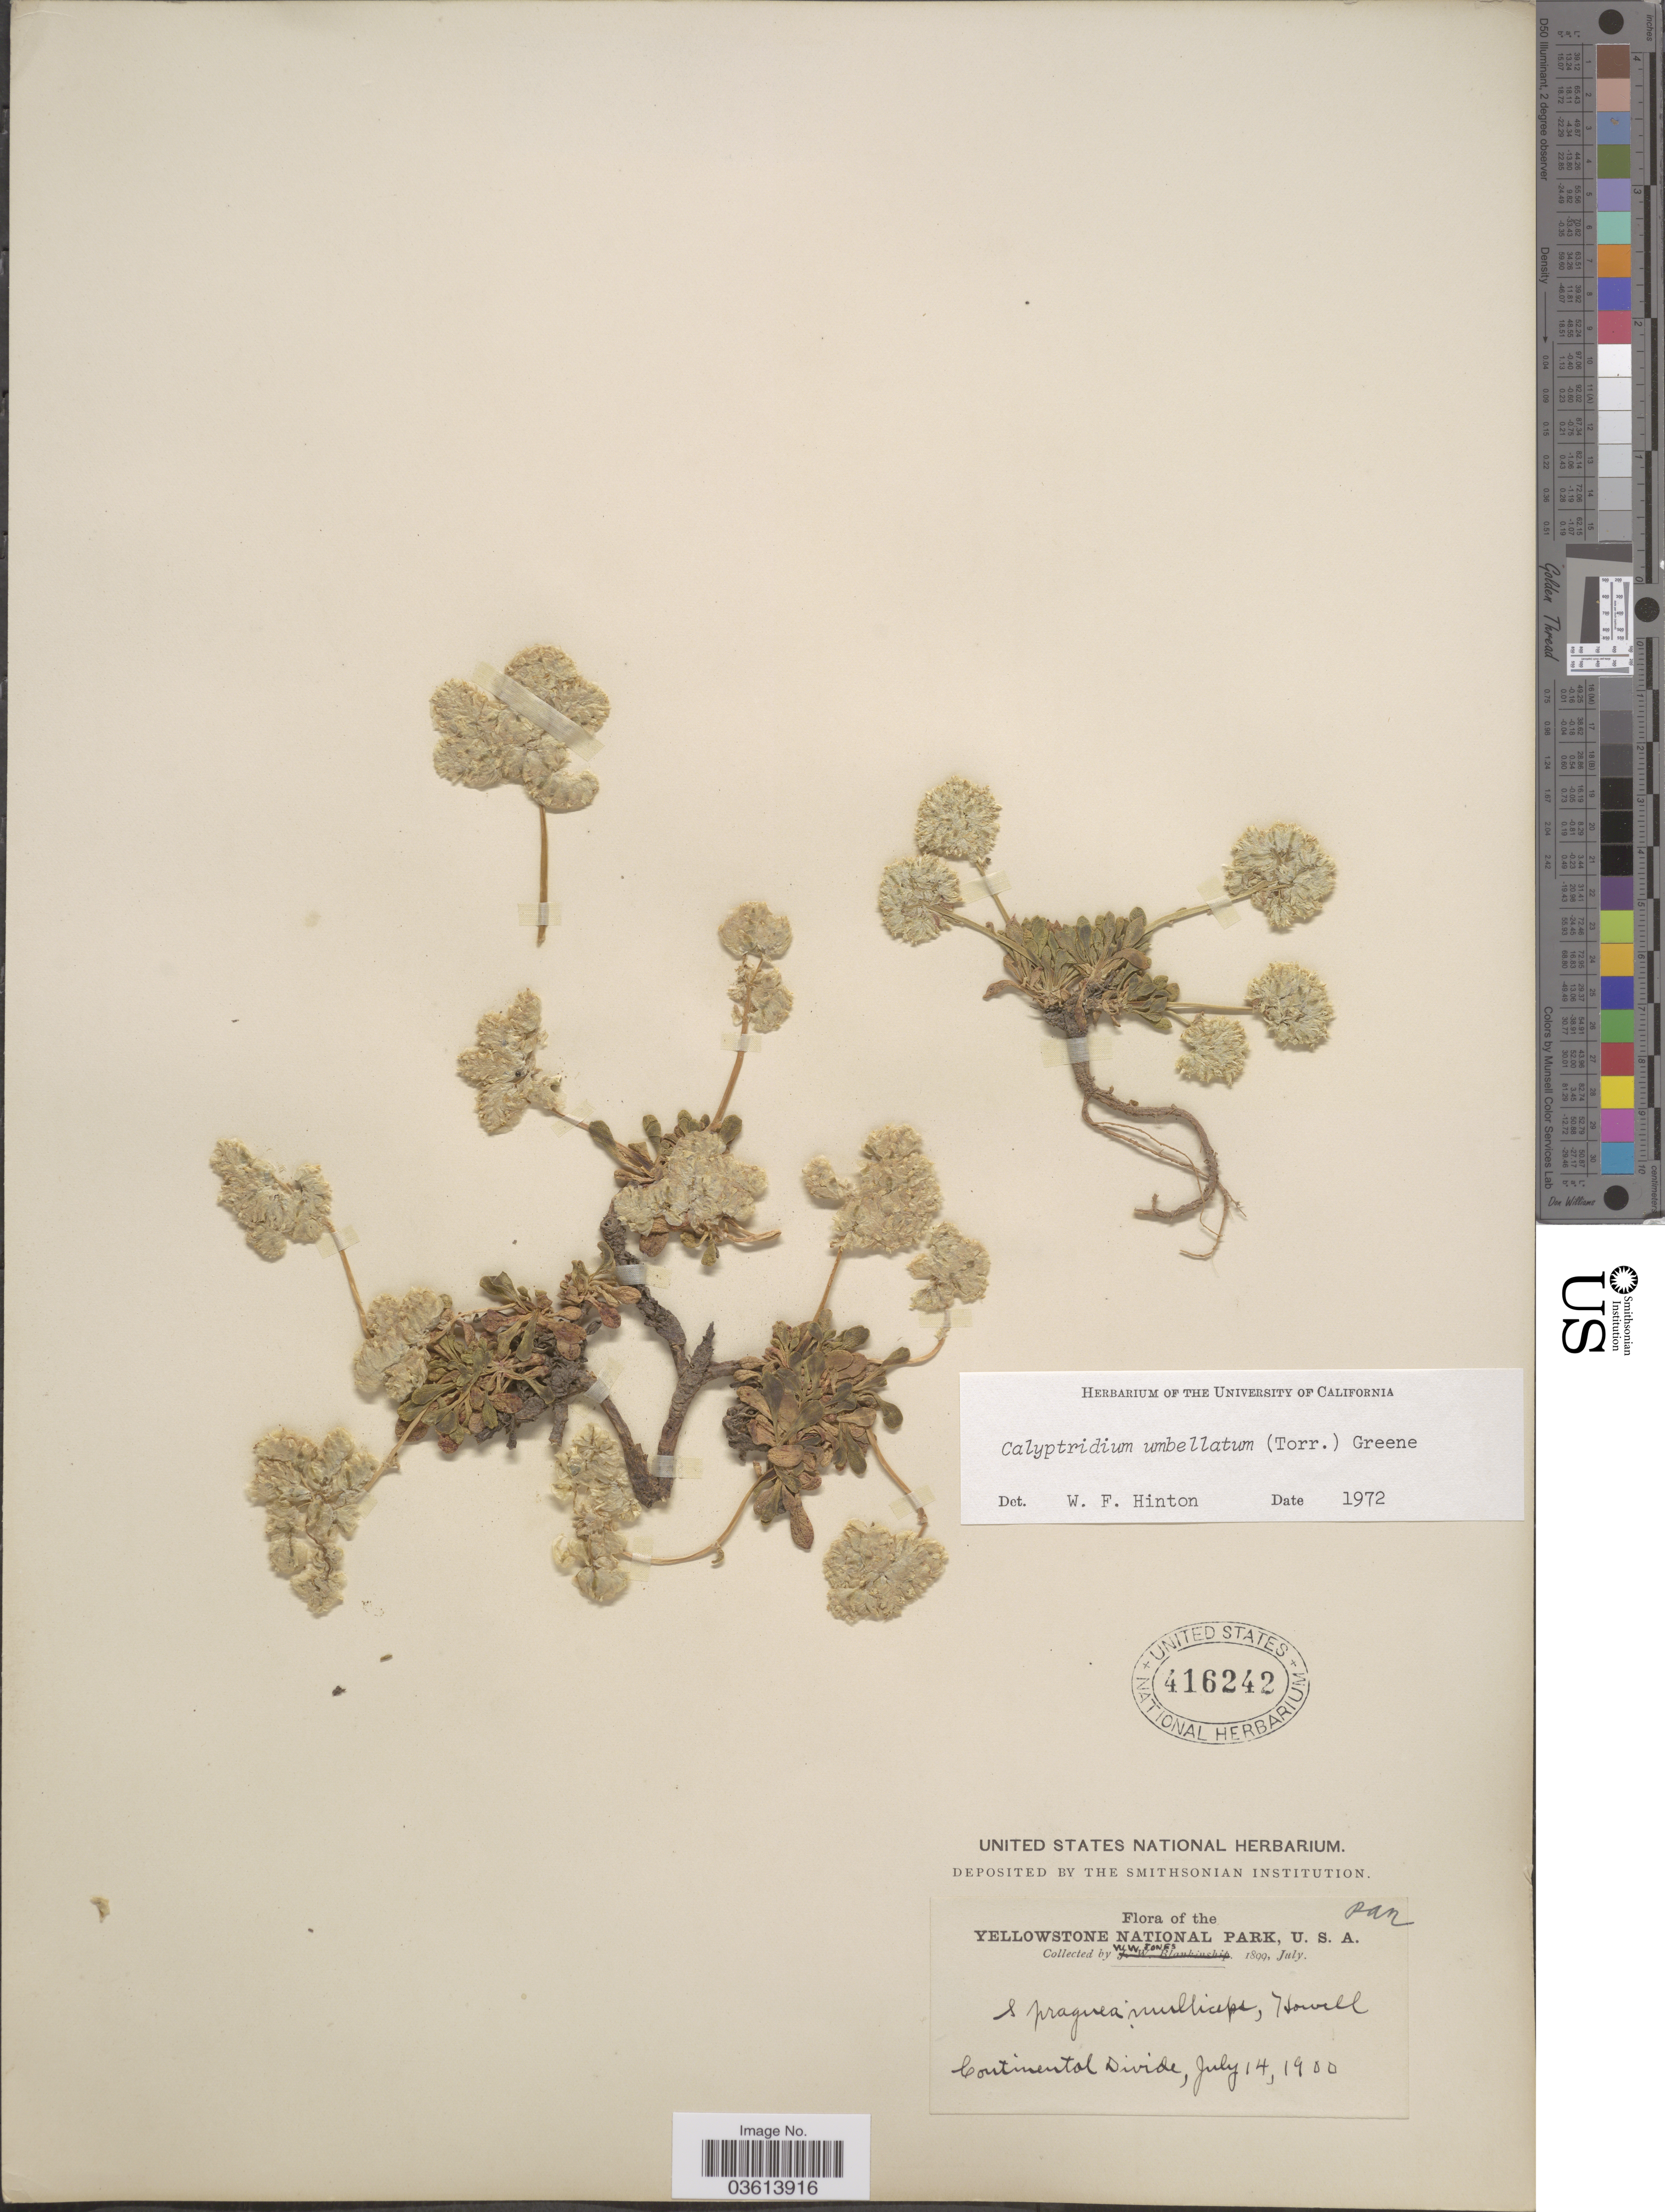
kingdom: Plantae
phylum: Tracheophyta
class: Magnoliopsida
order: Caryophyllales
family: Montiaceae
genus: Calyptridium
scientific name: Calyptridium umbellatum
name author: (Torr.) Greene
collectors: W. W. Jones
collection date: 1900-07-14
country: United States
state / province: Wyoming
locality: Yellowstone National Park. Continental Divide.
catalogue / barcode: US 416242